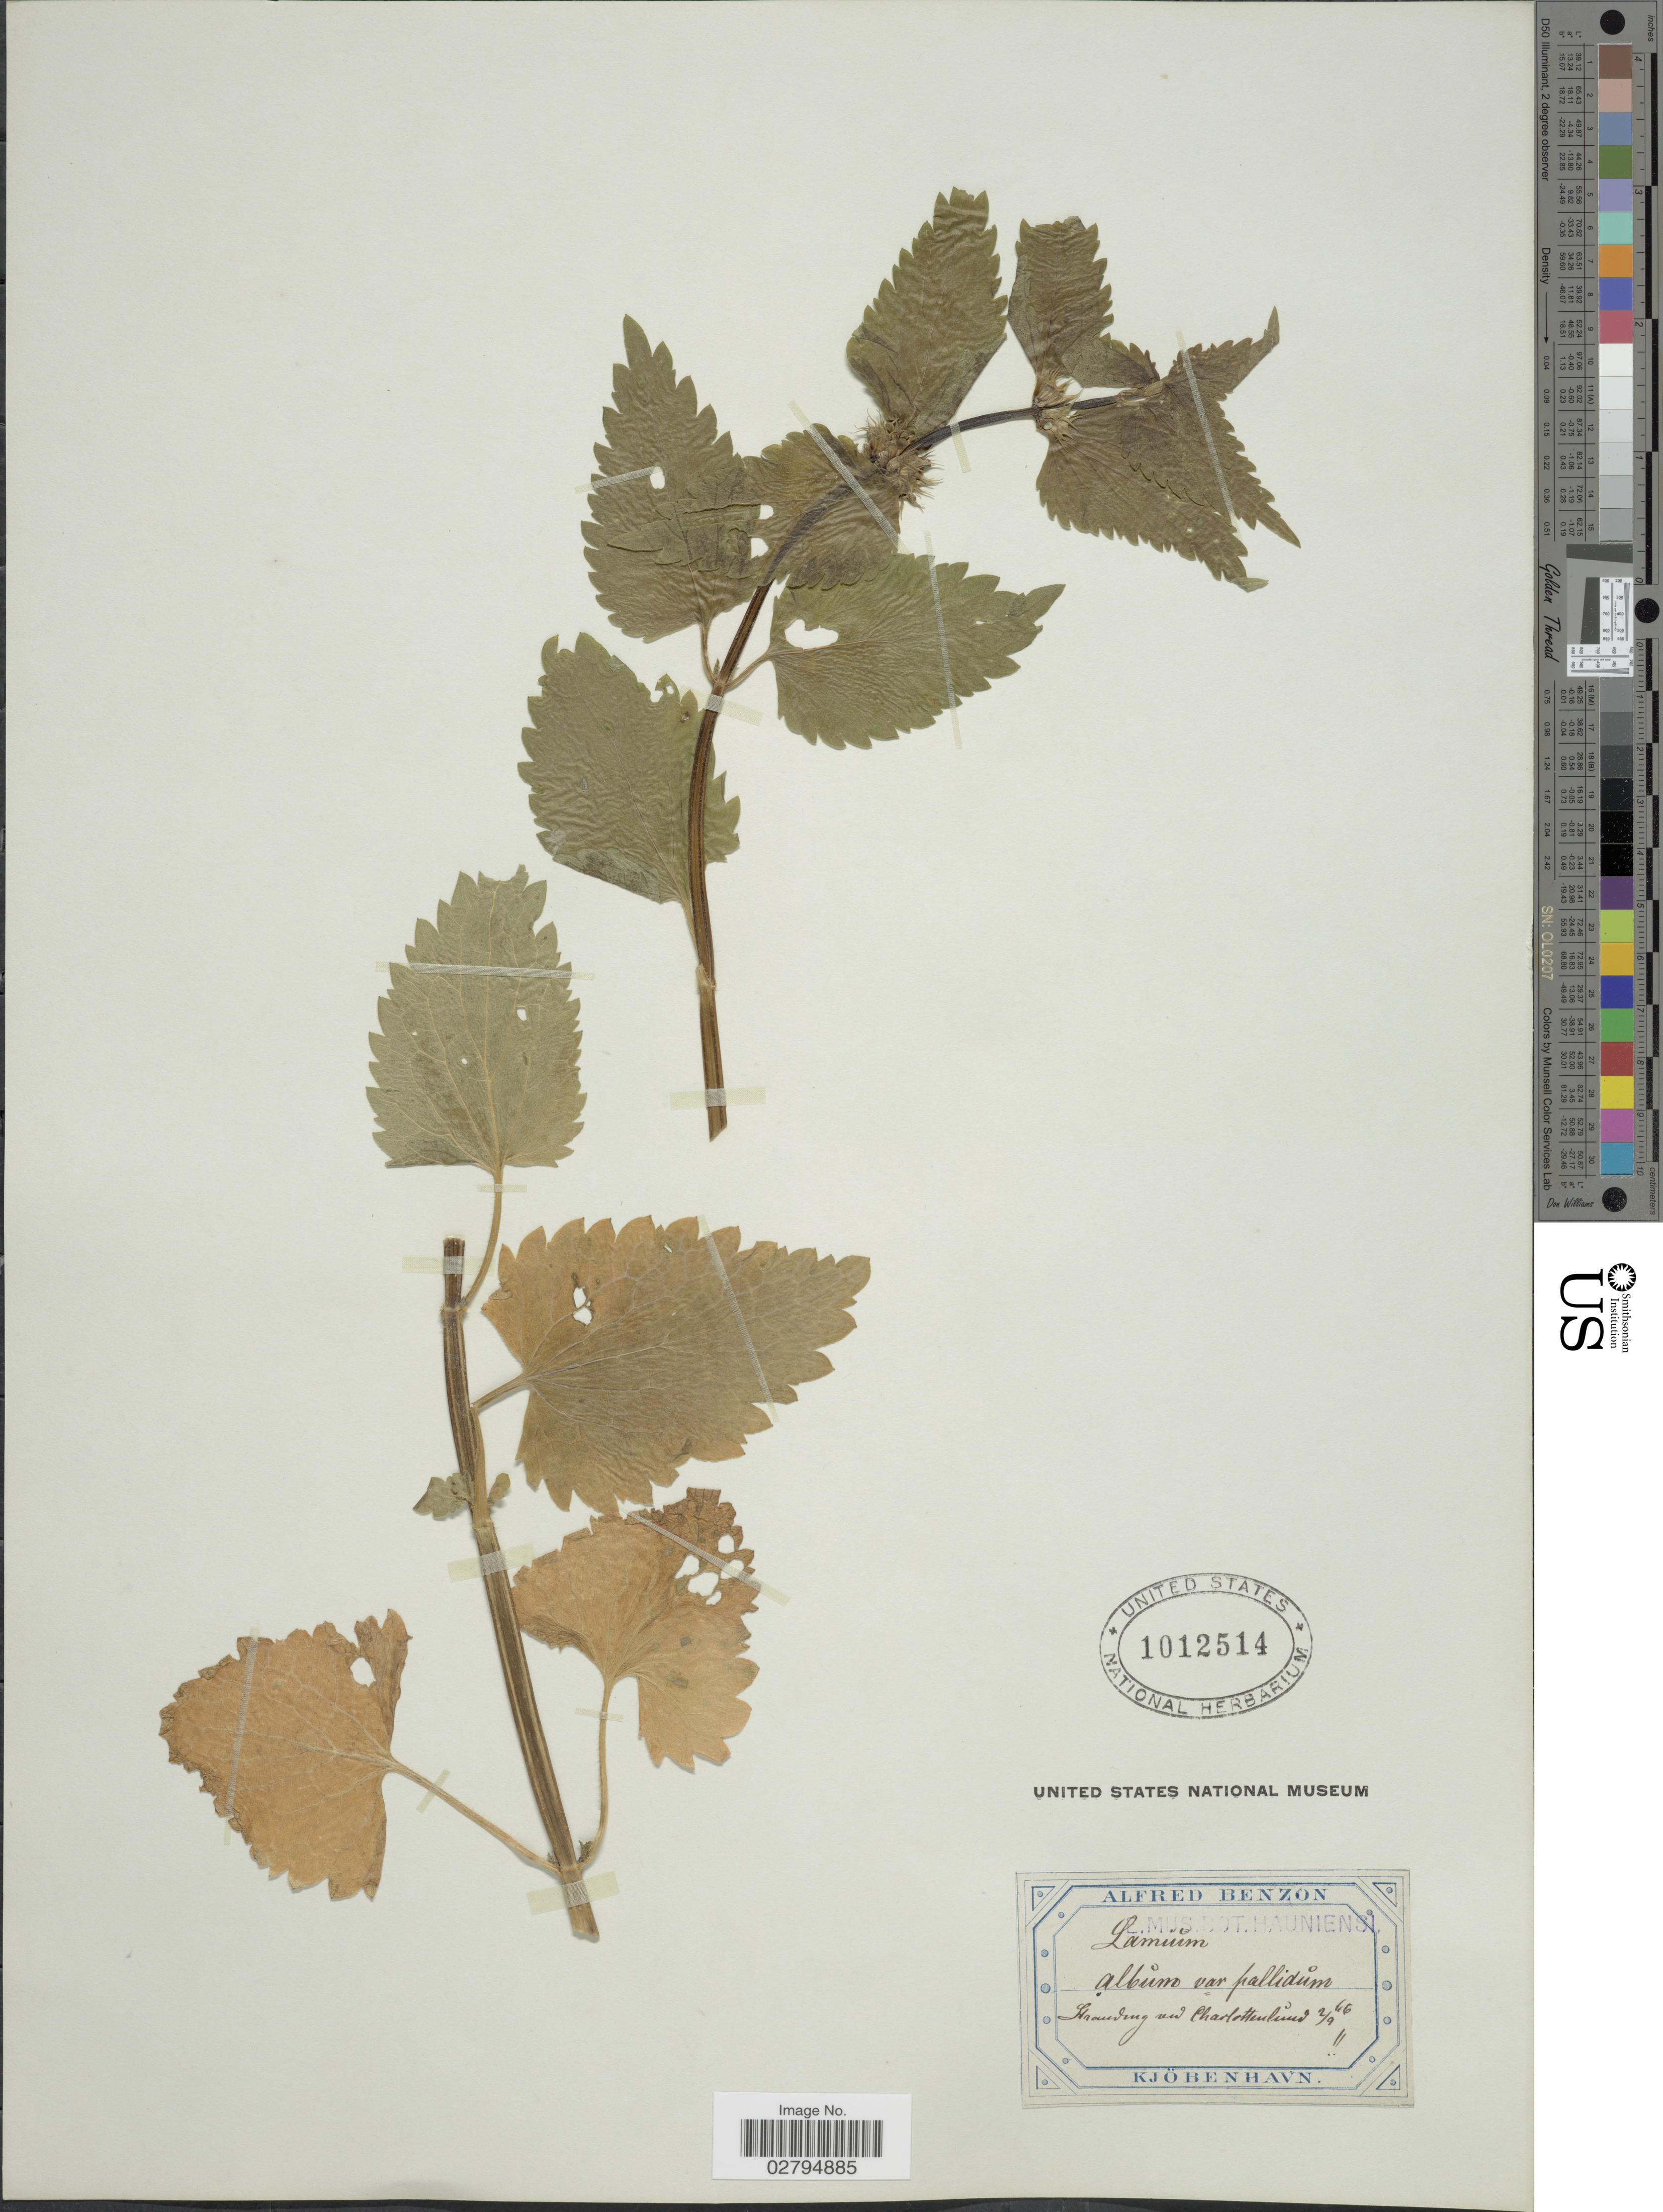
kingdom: Plantae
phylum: Tracheophyta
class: Magnoliopsida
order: Lamiales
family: Lamiaceae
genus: Lamium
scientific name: Lamium album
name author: L.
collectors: A. Benzon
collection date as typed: Transcribed d/m/y: 2/9/46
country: Denmark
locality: Straudeng und Charlottenlund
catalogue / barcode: US 1012514